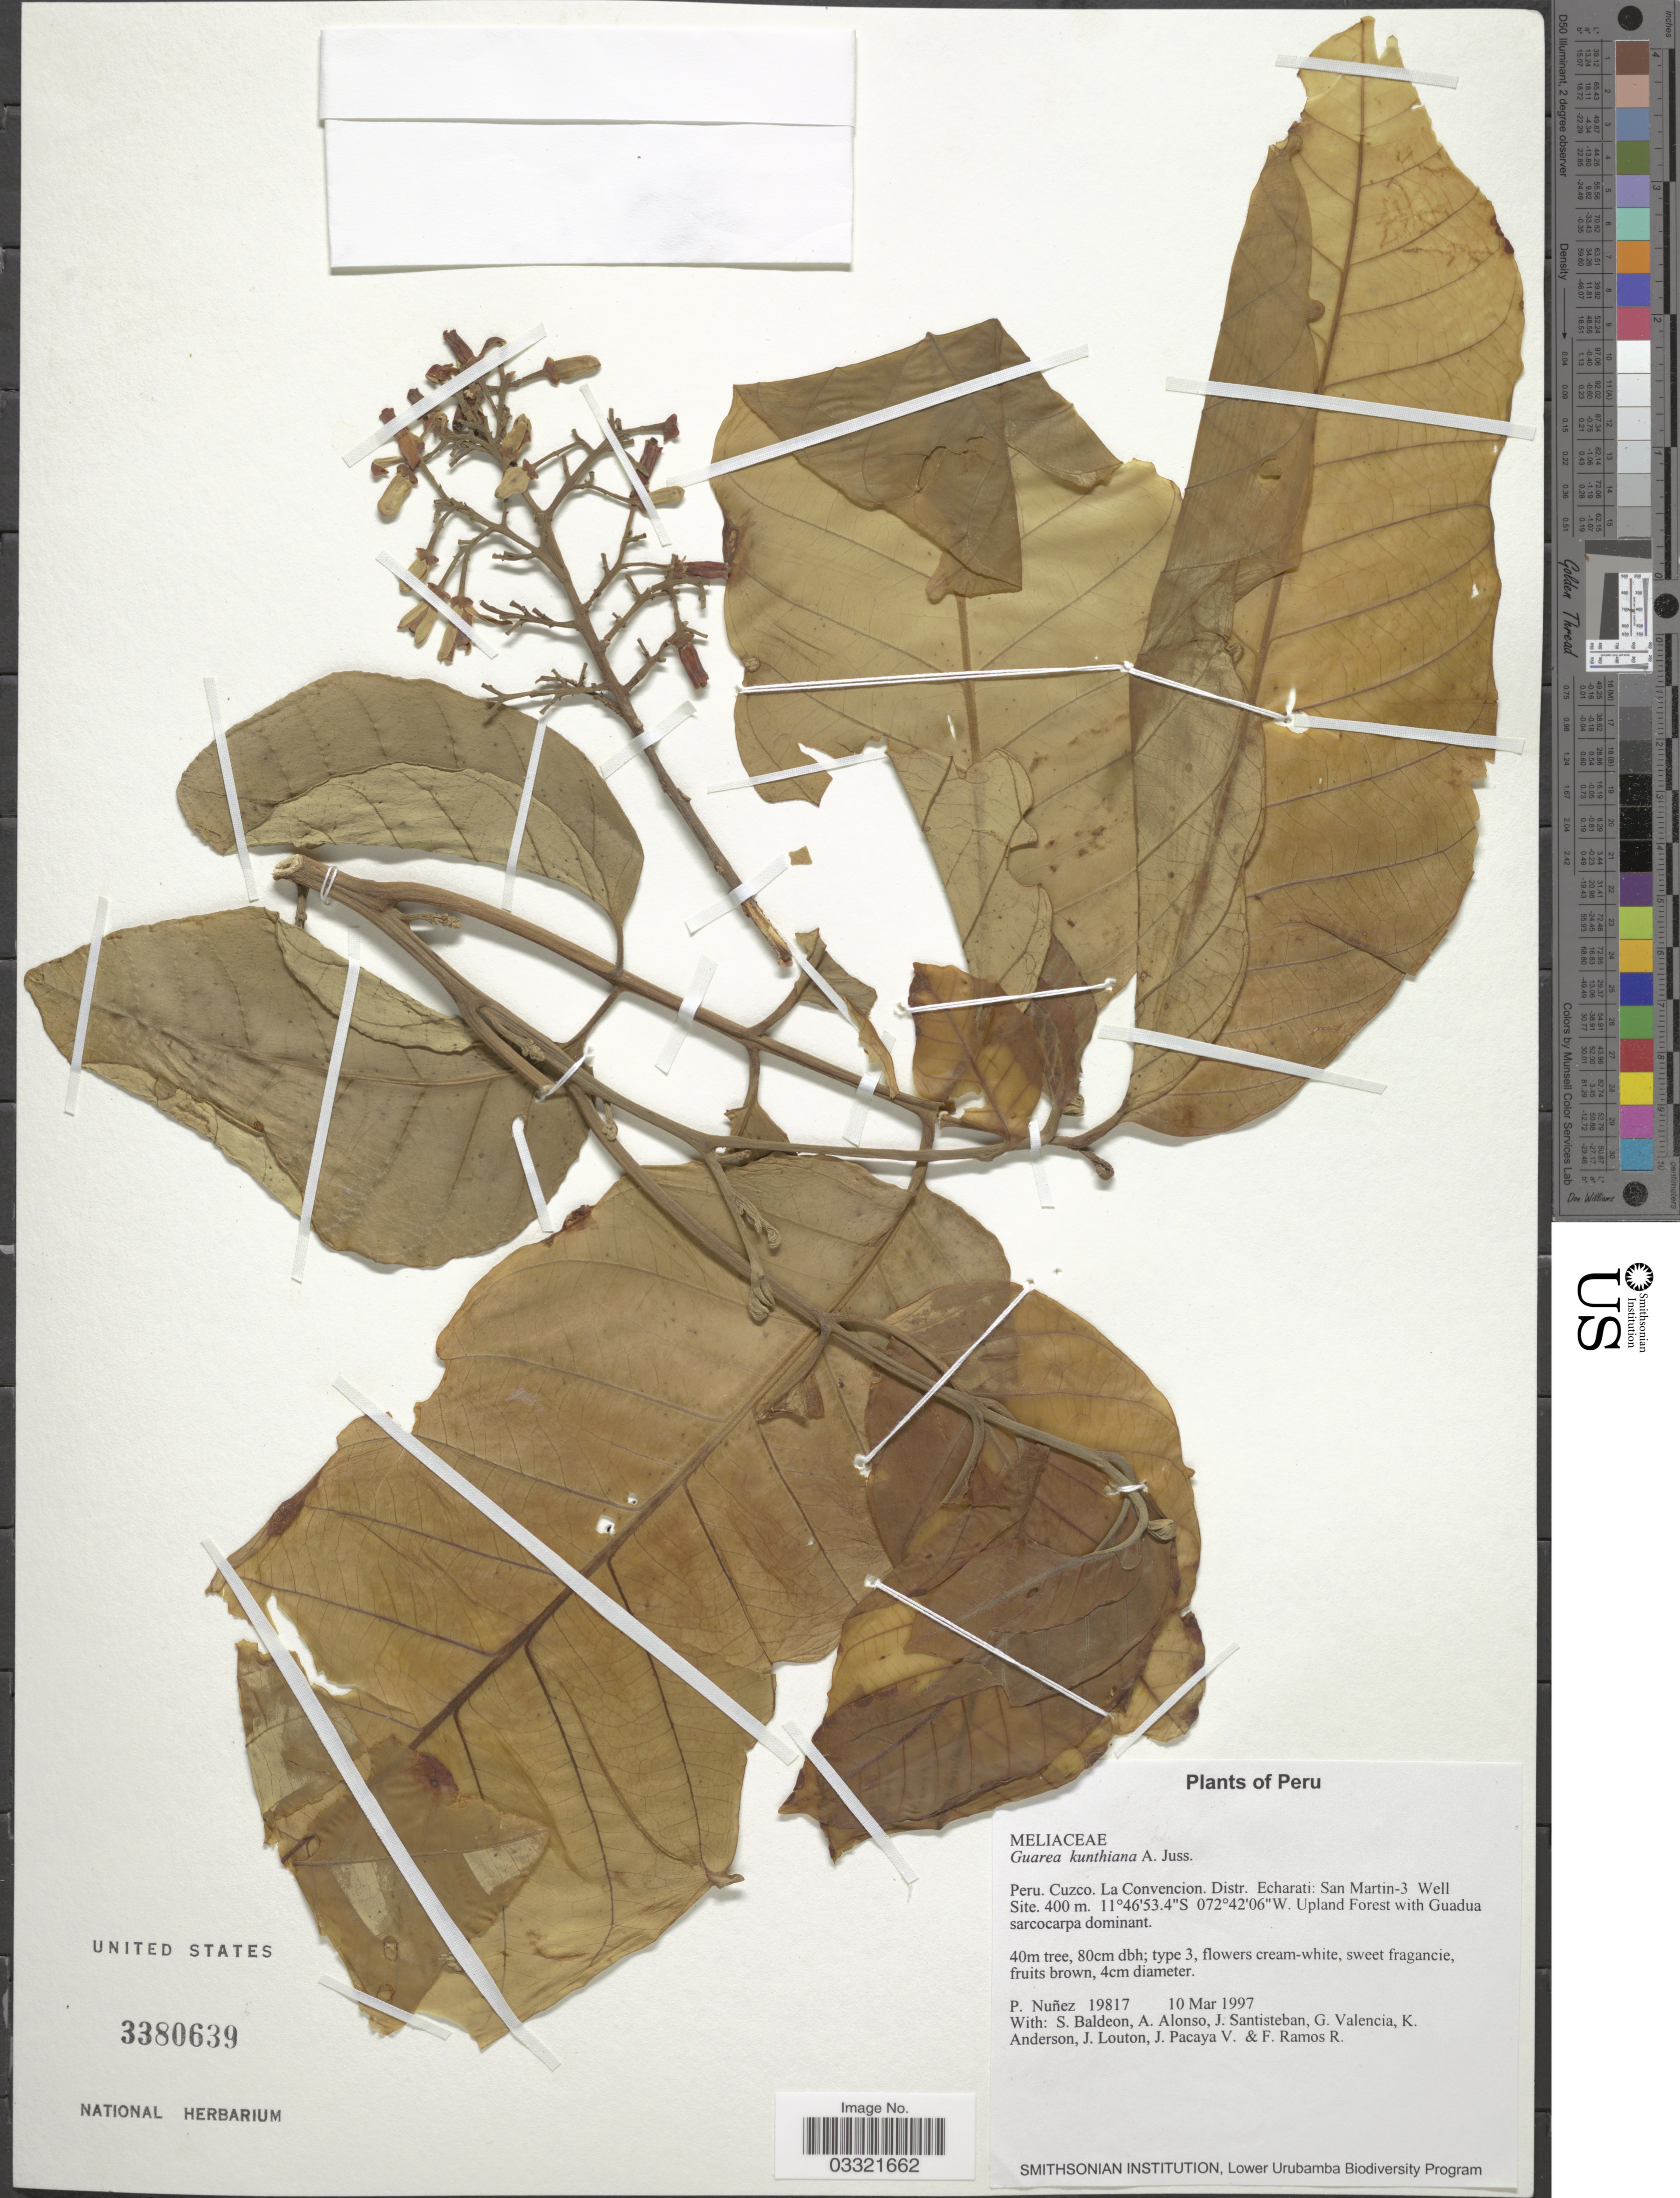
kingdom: Plantae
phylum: Tracheophyta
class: Magnoliopsida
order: Sapindales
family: Meliaceae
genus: Guarea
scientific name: Guarea kunthiana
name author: A. Juss.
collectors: P. Nuñez V., S. Baldeon, A. Alonso, J. Santisteban & et al.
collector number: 19817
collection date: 1997-03-10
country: Peru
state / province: Cusco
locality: Cuzco. La Convencion. Distr. Echarati: San Martin-3 Well Site.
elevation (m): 400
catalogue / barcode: US 3380639